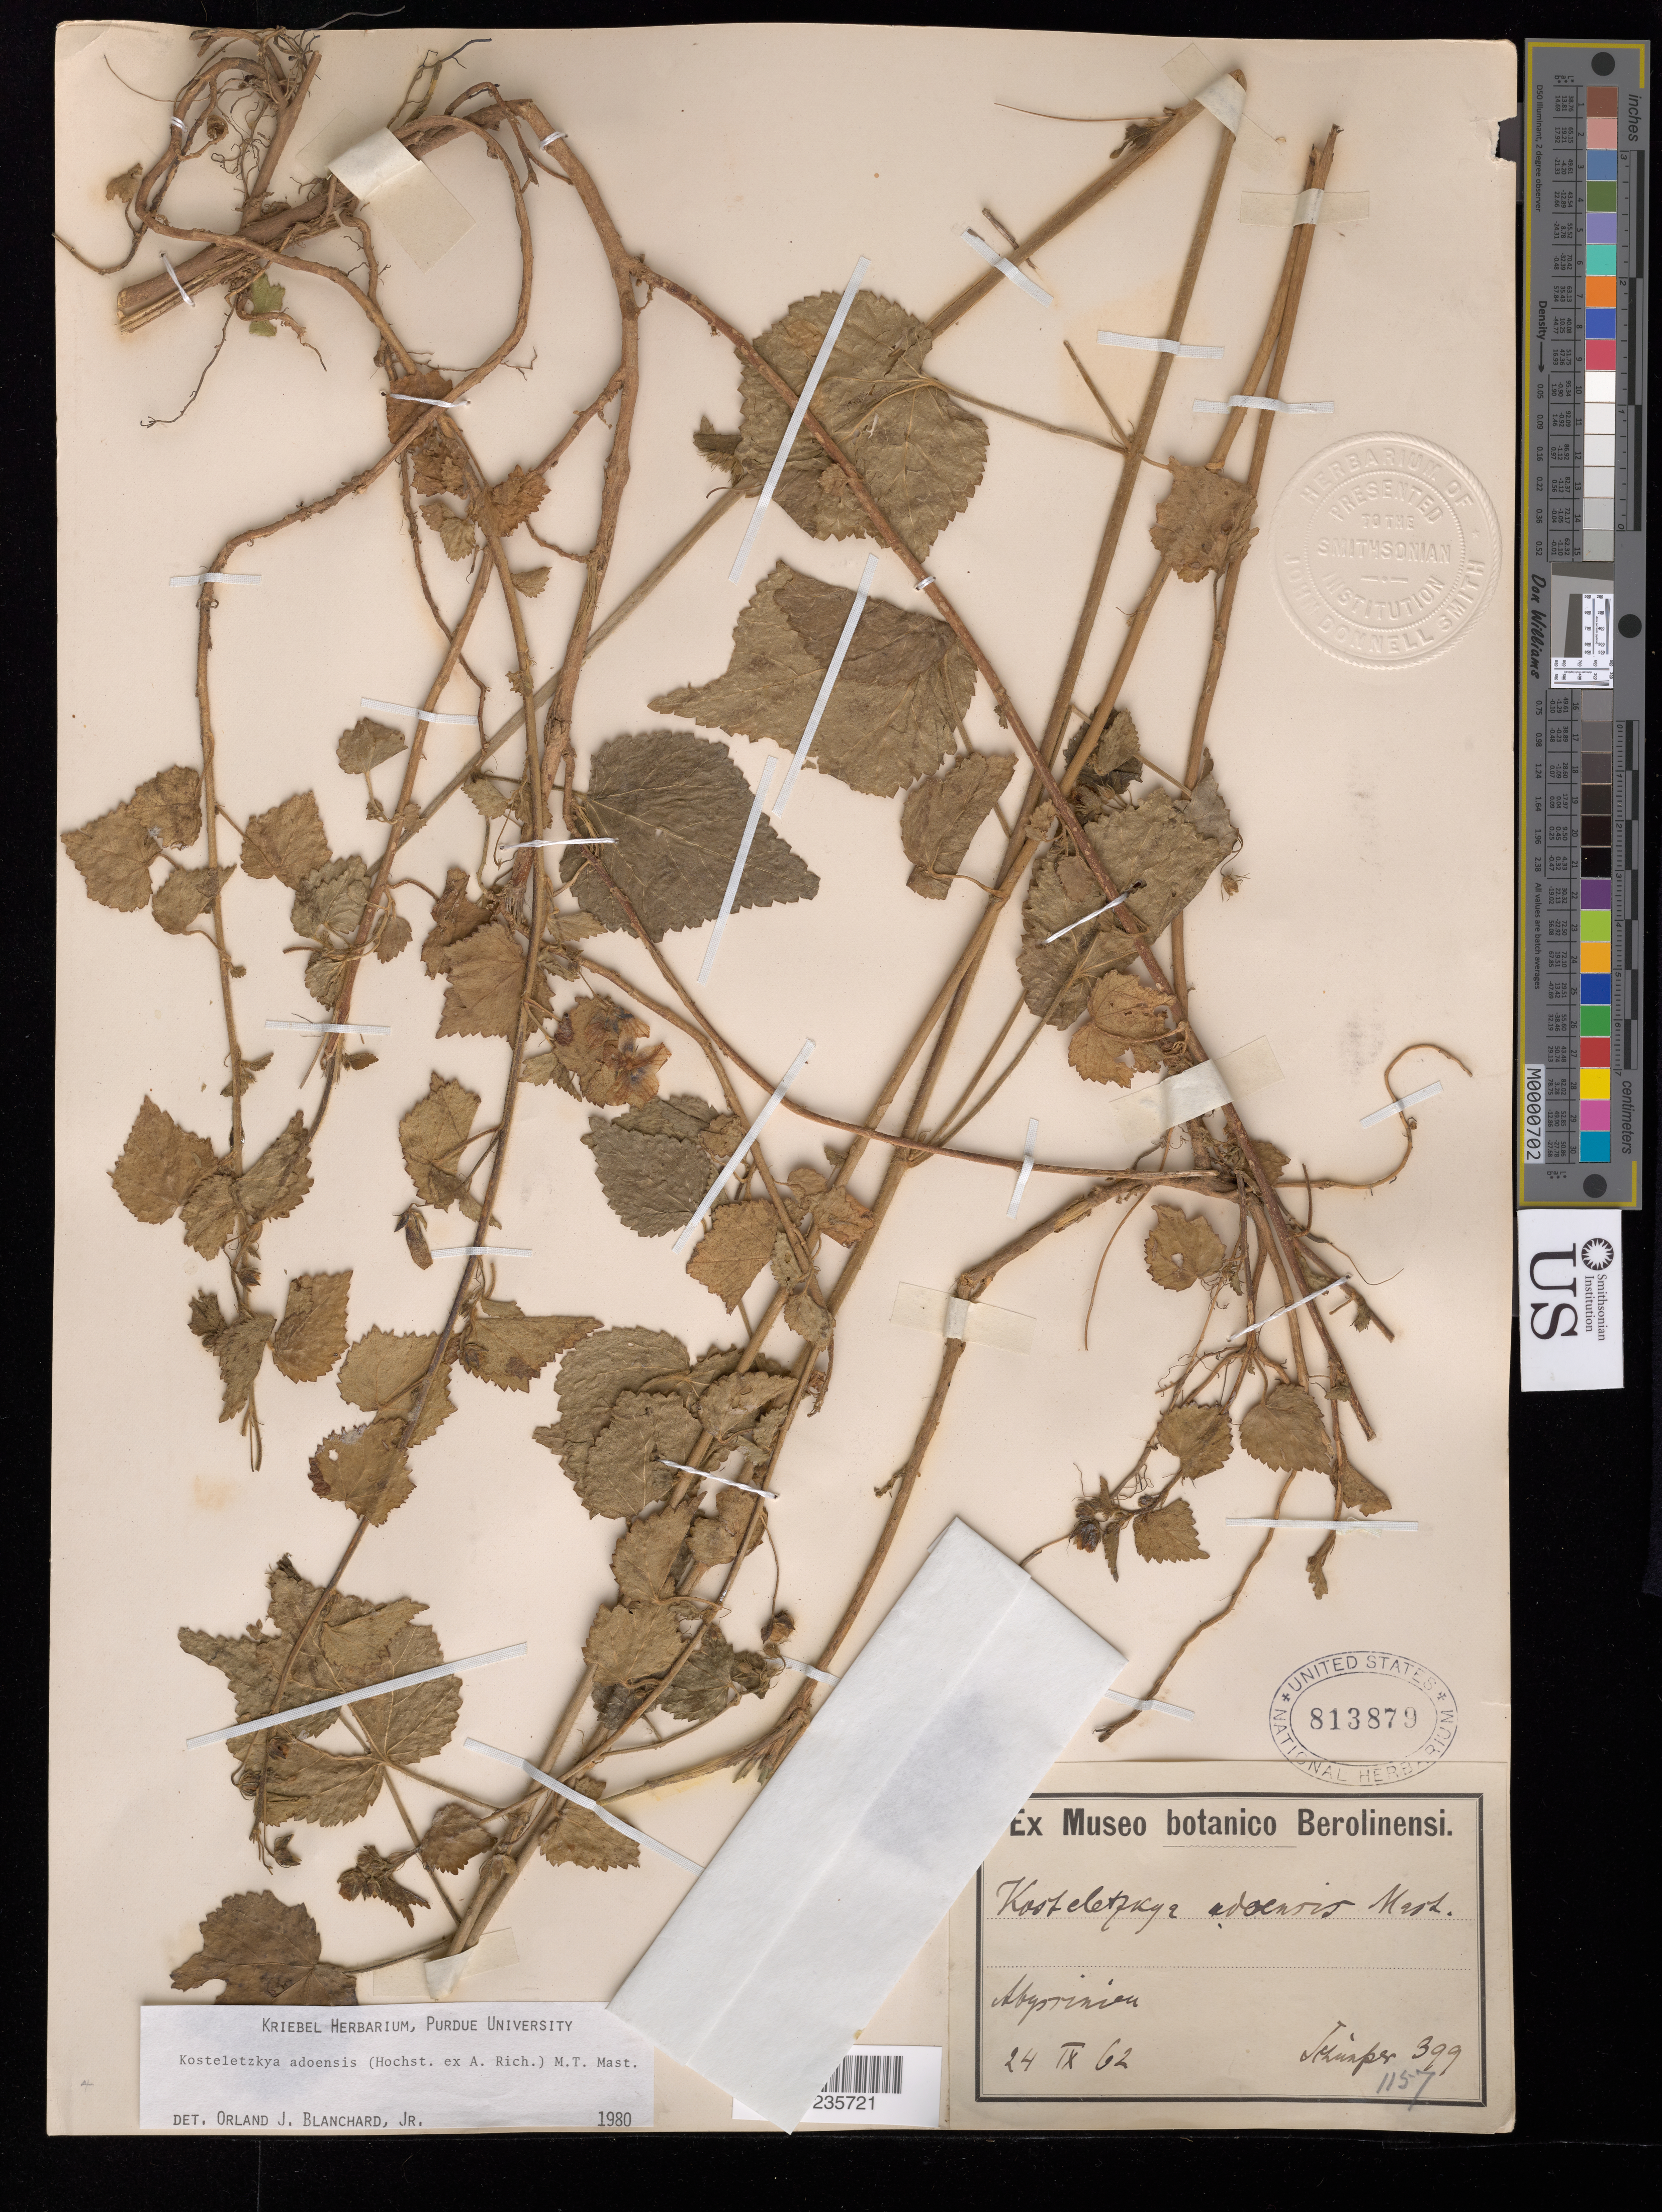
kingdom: Plantae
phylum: Tracheophyta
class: Magnoliopsida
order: Malvales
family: Malvaceae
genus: Kosteletzkya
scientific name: Kosteletzkya adoensis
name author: (Hochst. & A. Rich.) Mast.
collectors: ex Museo Botanico Berolinensi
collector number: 399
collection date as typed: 24 Sep 1862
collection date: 1862-09-24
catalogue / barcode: US 813879